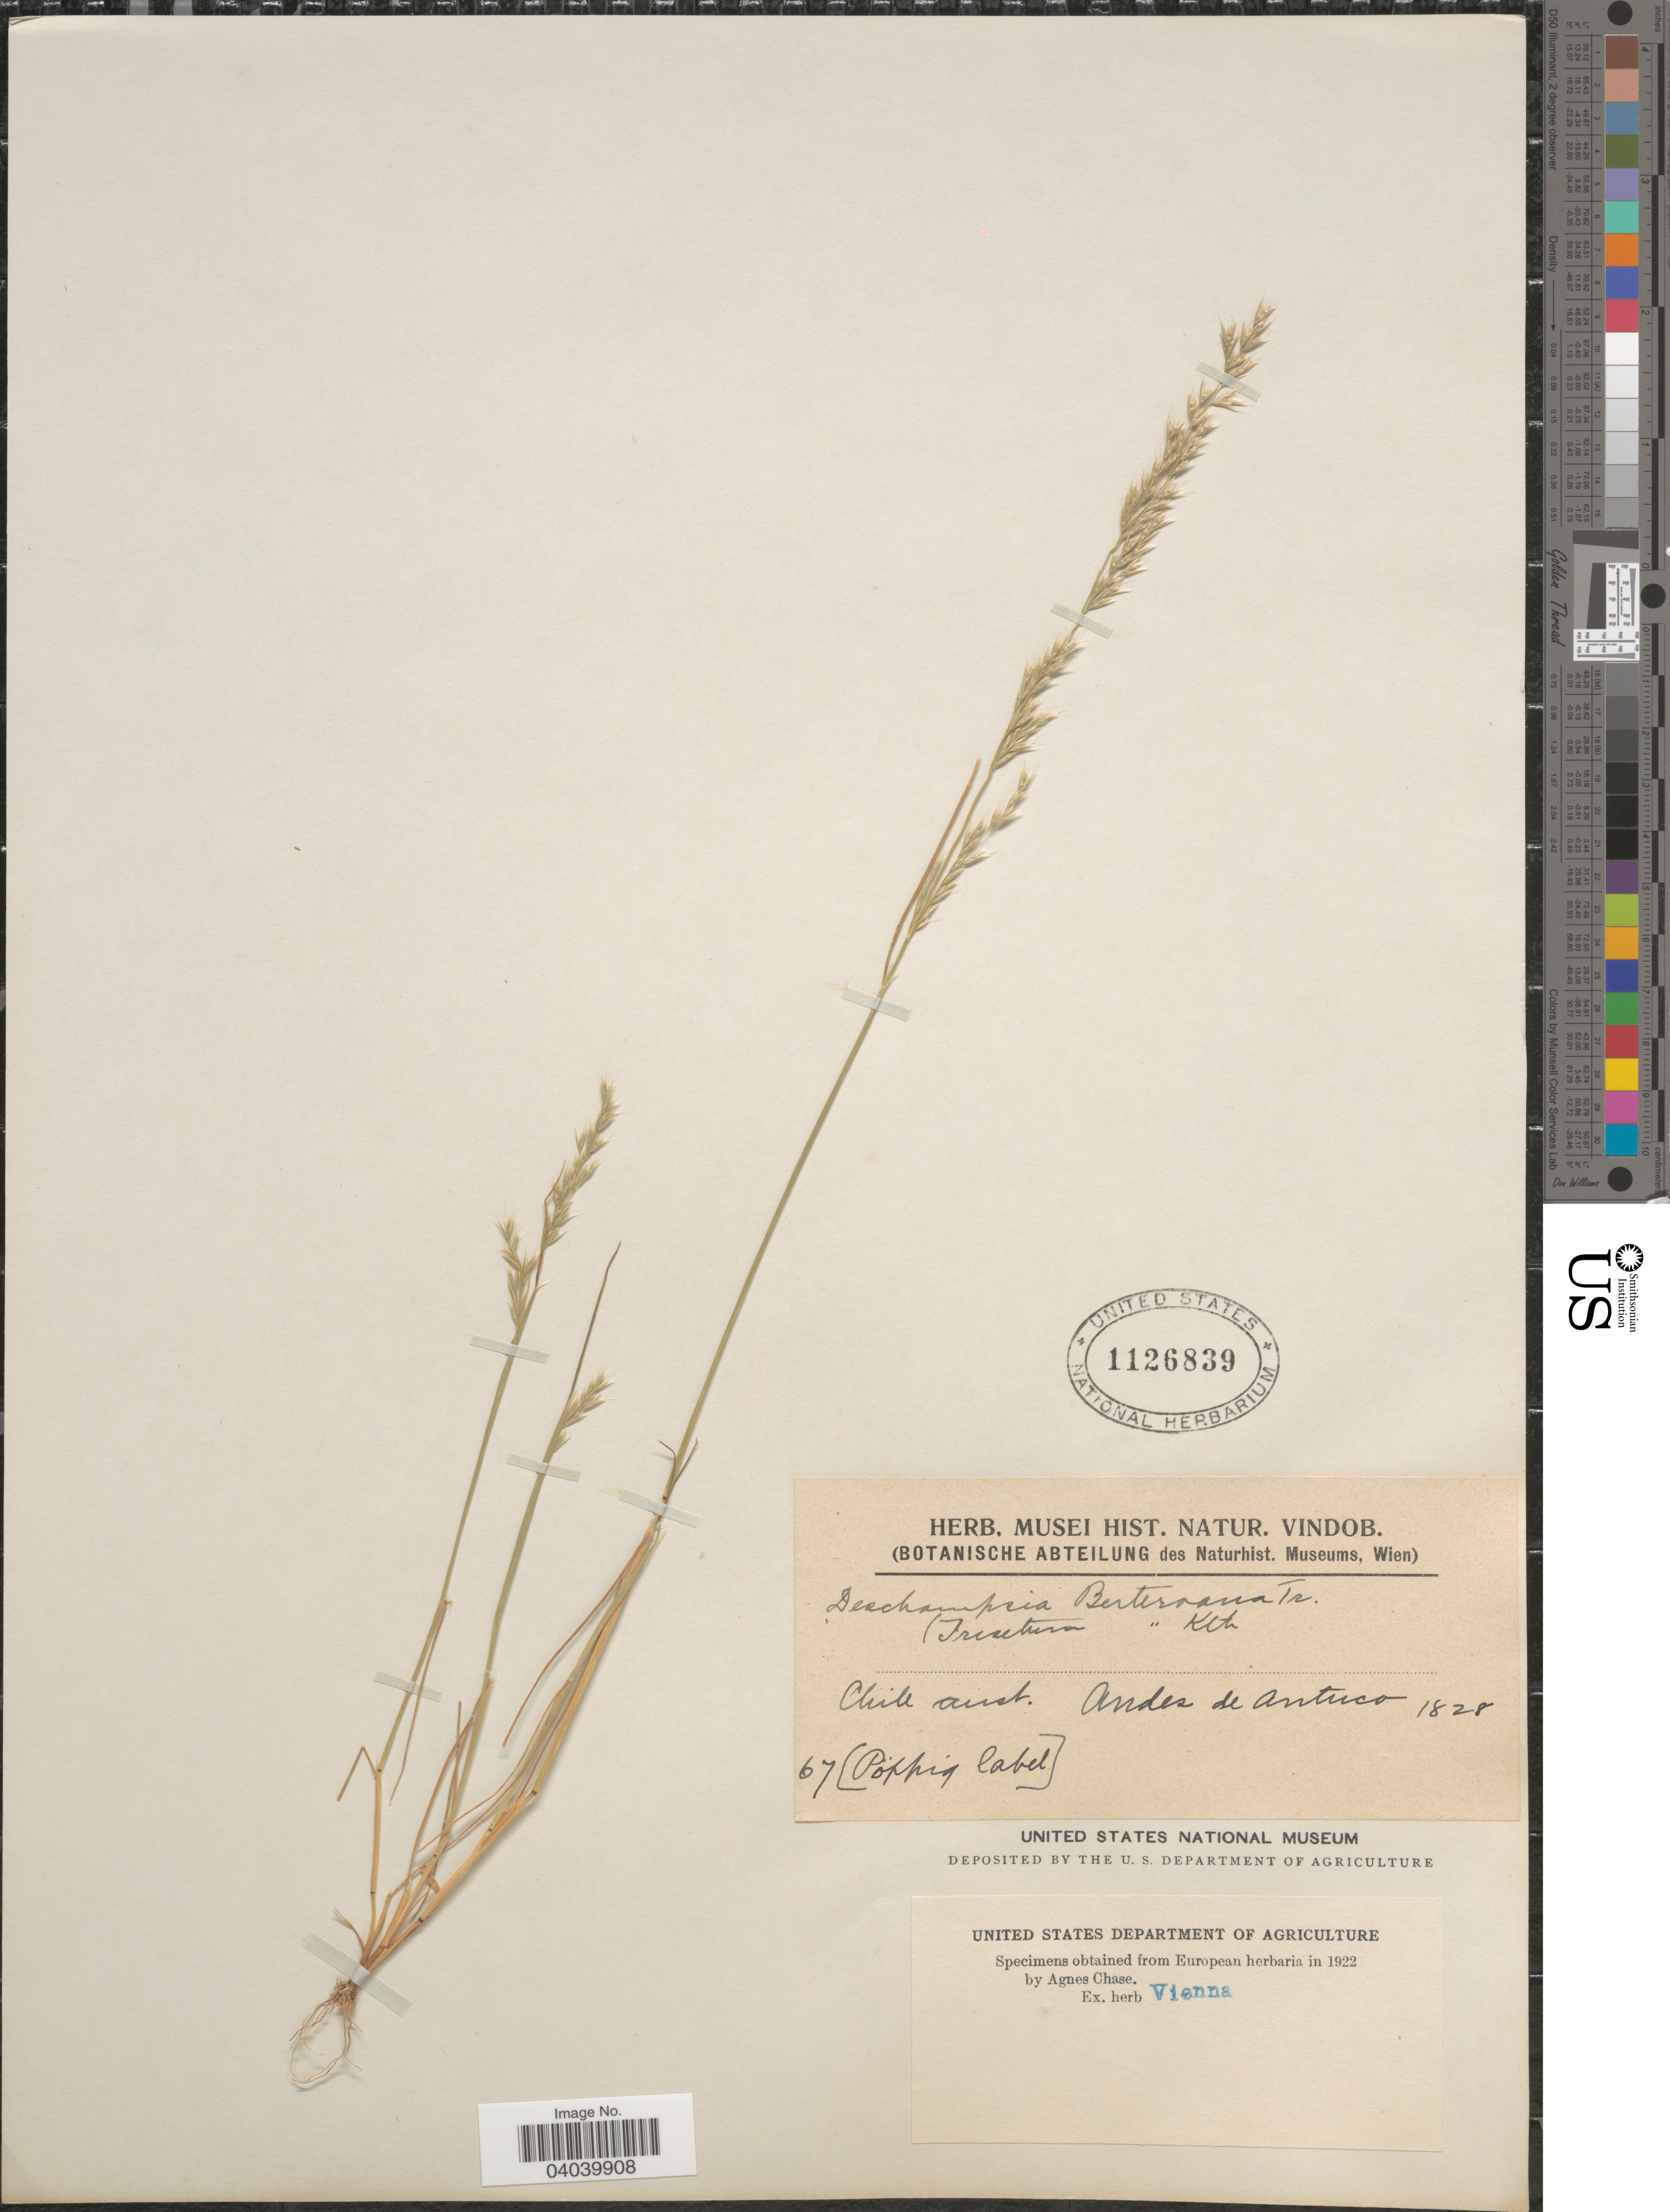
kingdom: Plantae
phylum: Tracheophyta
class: Liliopsida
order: Poales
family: Poaceae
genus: Deschampsia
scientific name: Deschampsia berteroana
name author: (Kunth) Trin.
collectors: ex herb. Musei Hist. Natur. Vindob.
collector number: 67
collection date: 1828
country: Chile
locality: Chile aust. Andes de Antuco.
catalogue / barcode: US 1126839